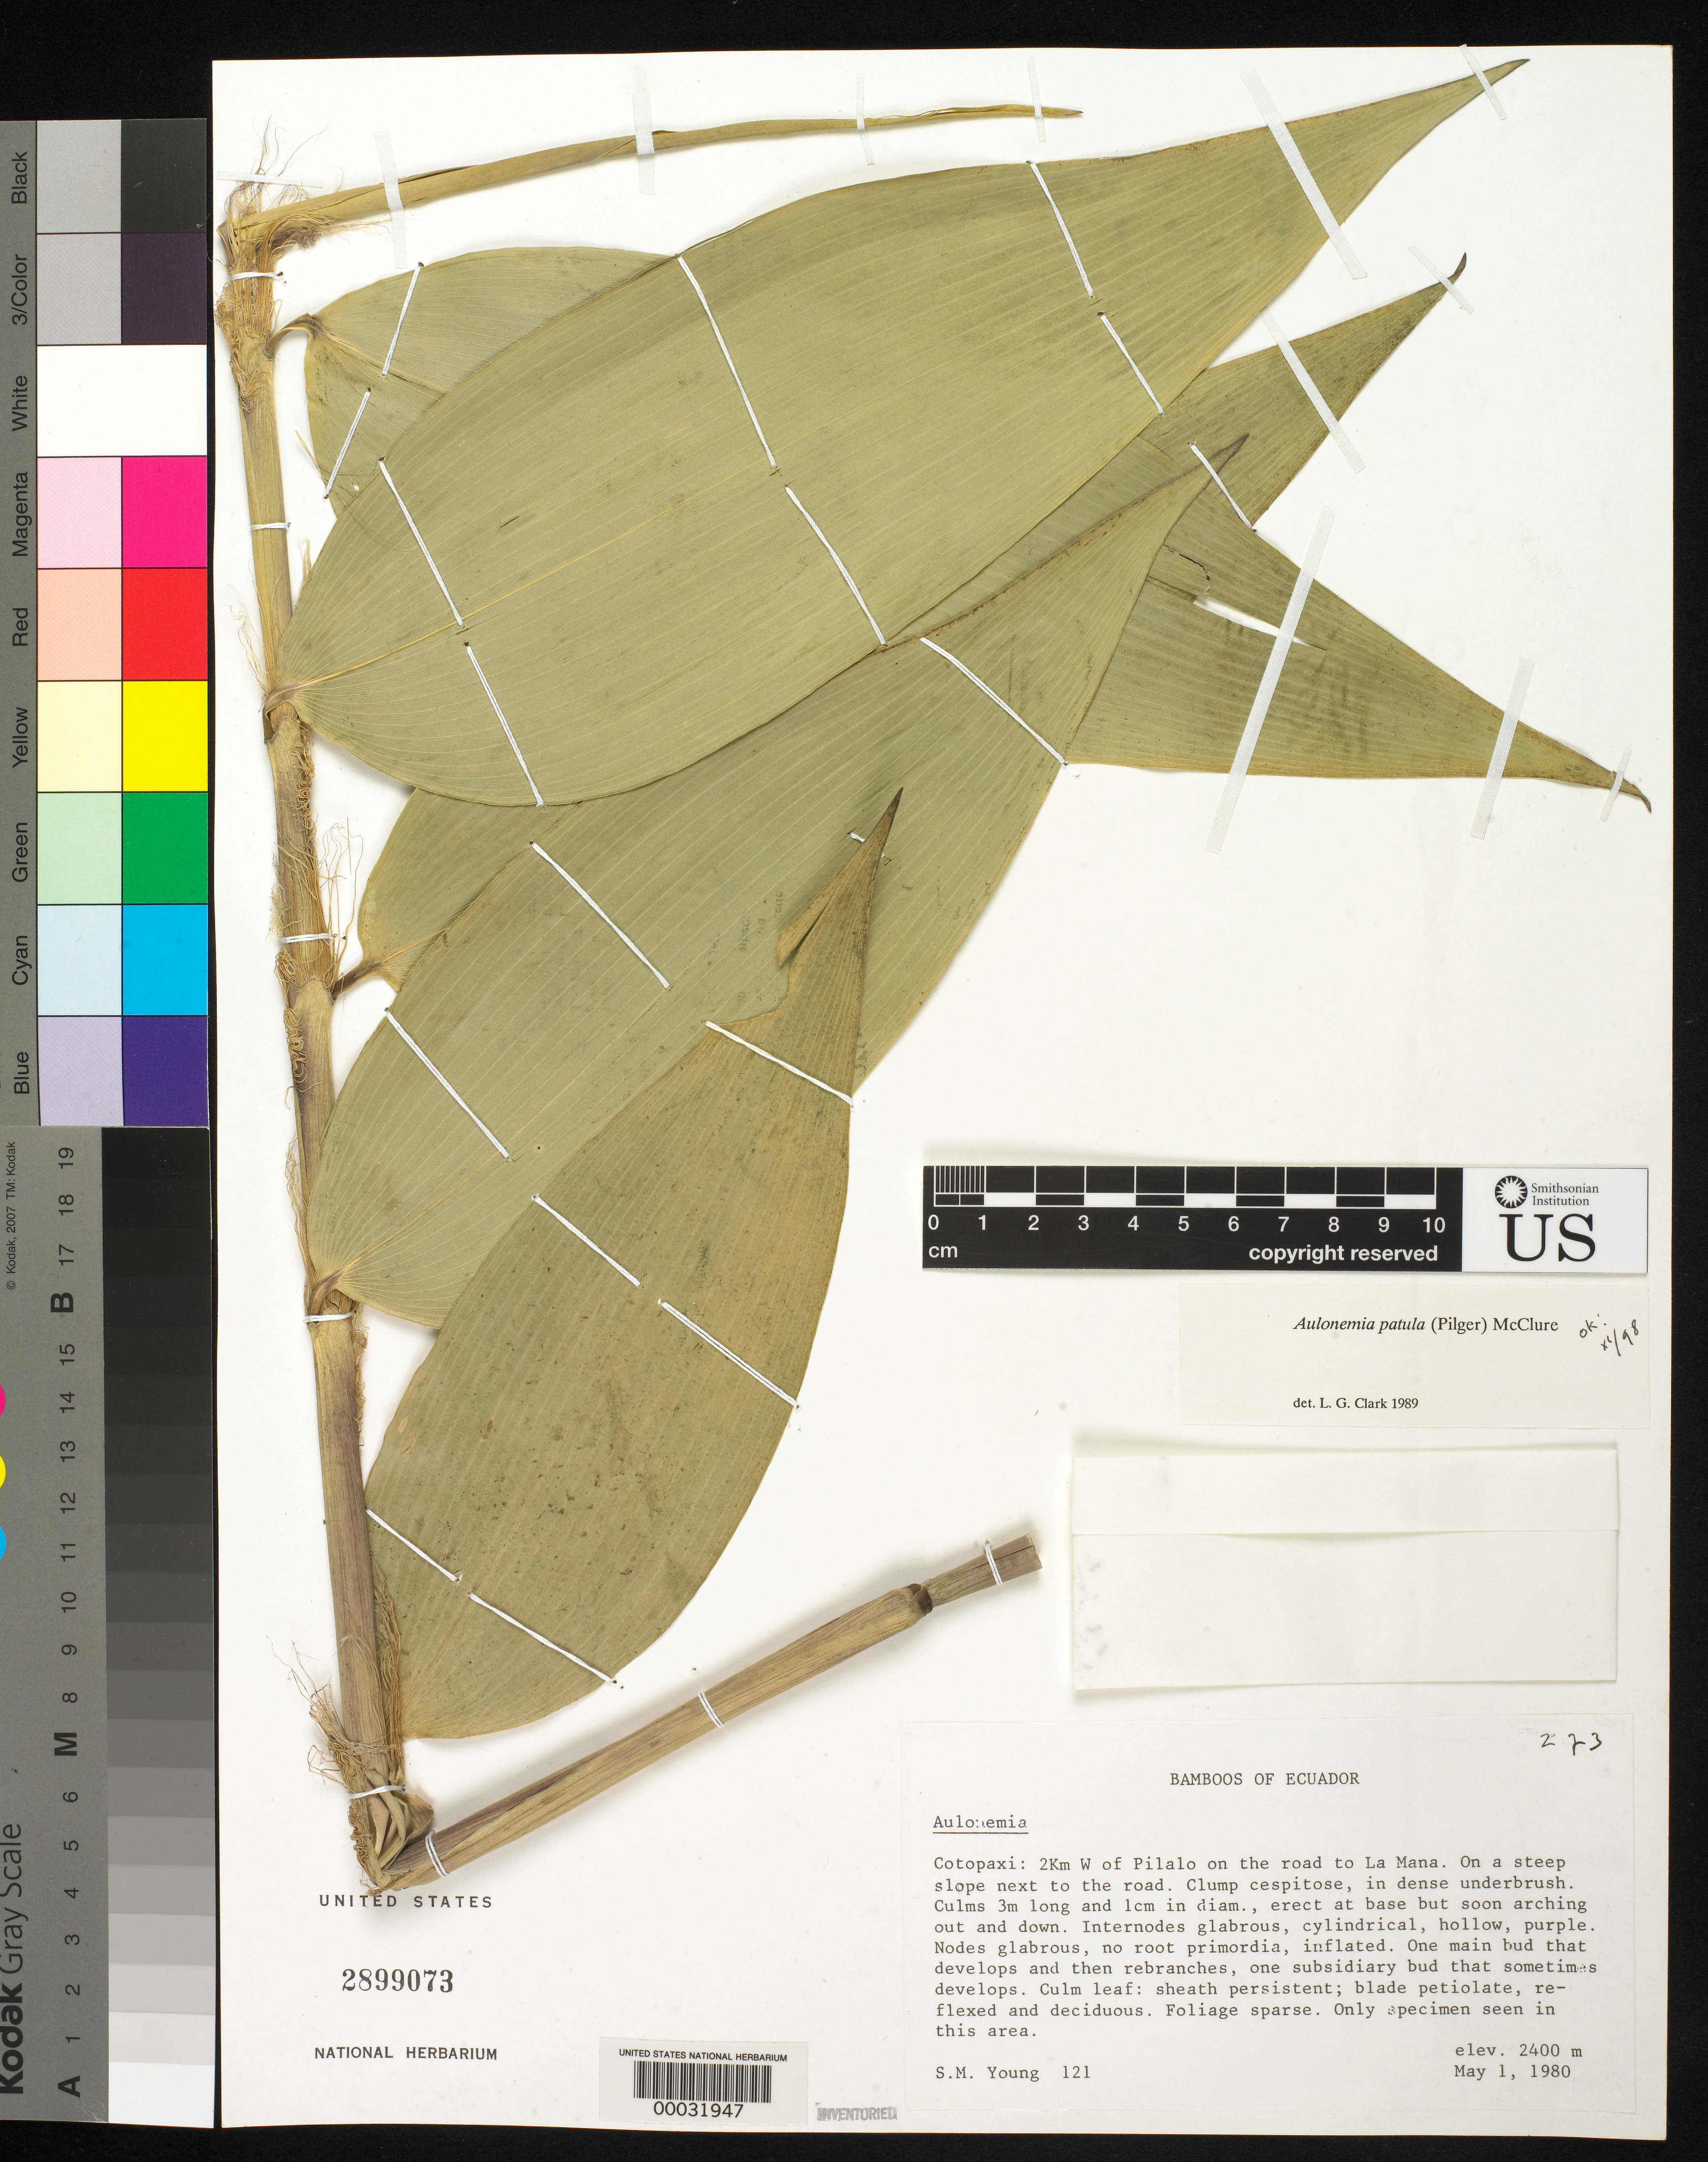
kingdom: Plantae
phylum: Tracheophyta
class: Liliopsida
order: Poales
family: Poaceae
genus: Aulonemia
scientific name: Aulonemia patula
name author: (Pilg.) McClure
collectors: S. Young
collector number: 121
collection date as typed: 01 May 1980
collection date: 1980-05-01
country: Ecuador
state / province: Cotopaxi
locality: Pilalo, la Mana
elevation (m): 2400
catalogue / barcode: US 2899073